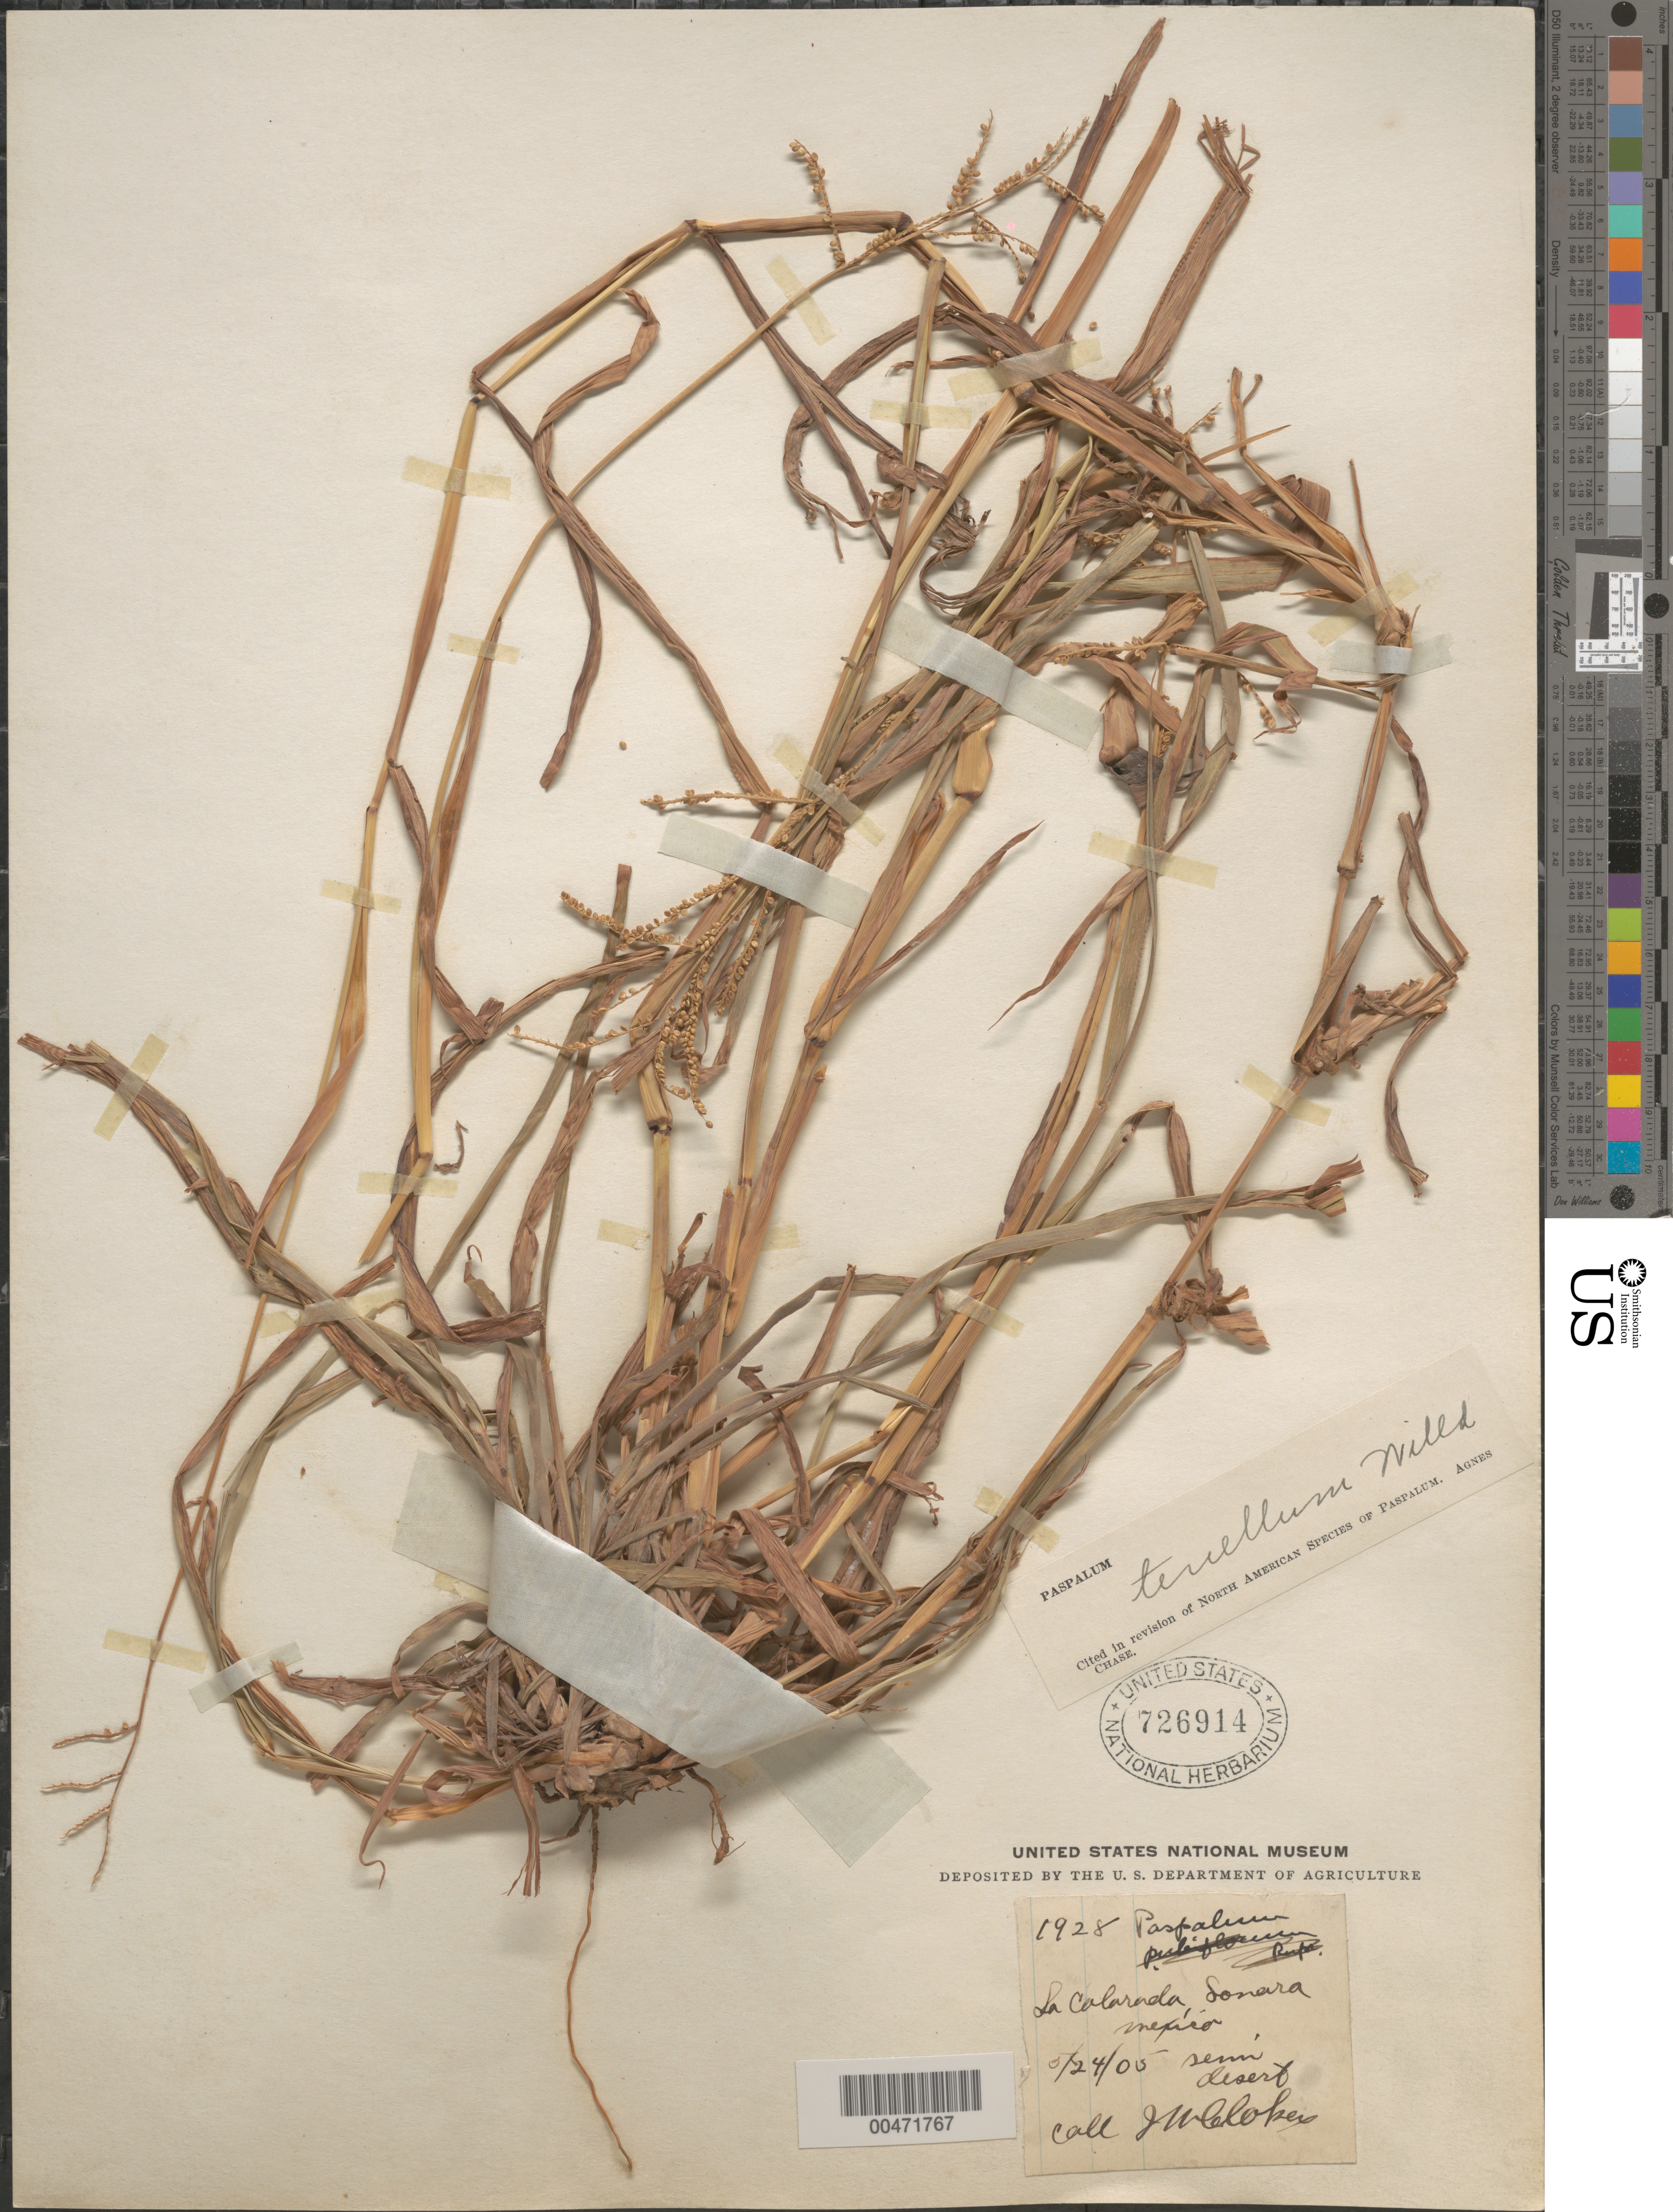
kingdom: Plantae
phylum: Tracheophyta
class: Liliopsida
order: Poales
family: Poaceae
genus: Paspalum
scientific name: Paspalum tenellum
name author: Willd.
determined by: Chase, [M.] Agnes, (US)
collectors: I. W. Clokey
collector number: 1928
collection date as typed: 24 May 1905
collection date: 1905-05-24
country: Mexico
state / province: Sonora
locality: La Colorada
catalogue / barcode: US 726914